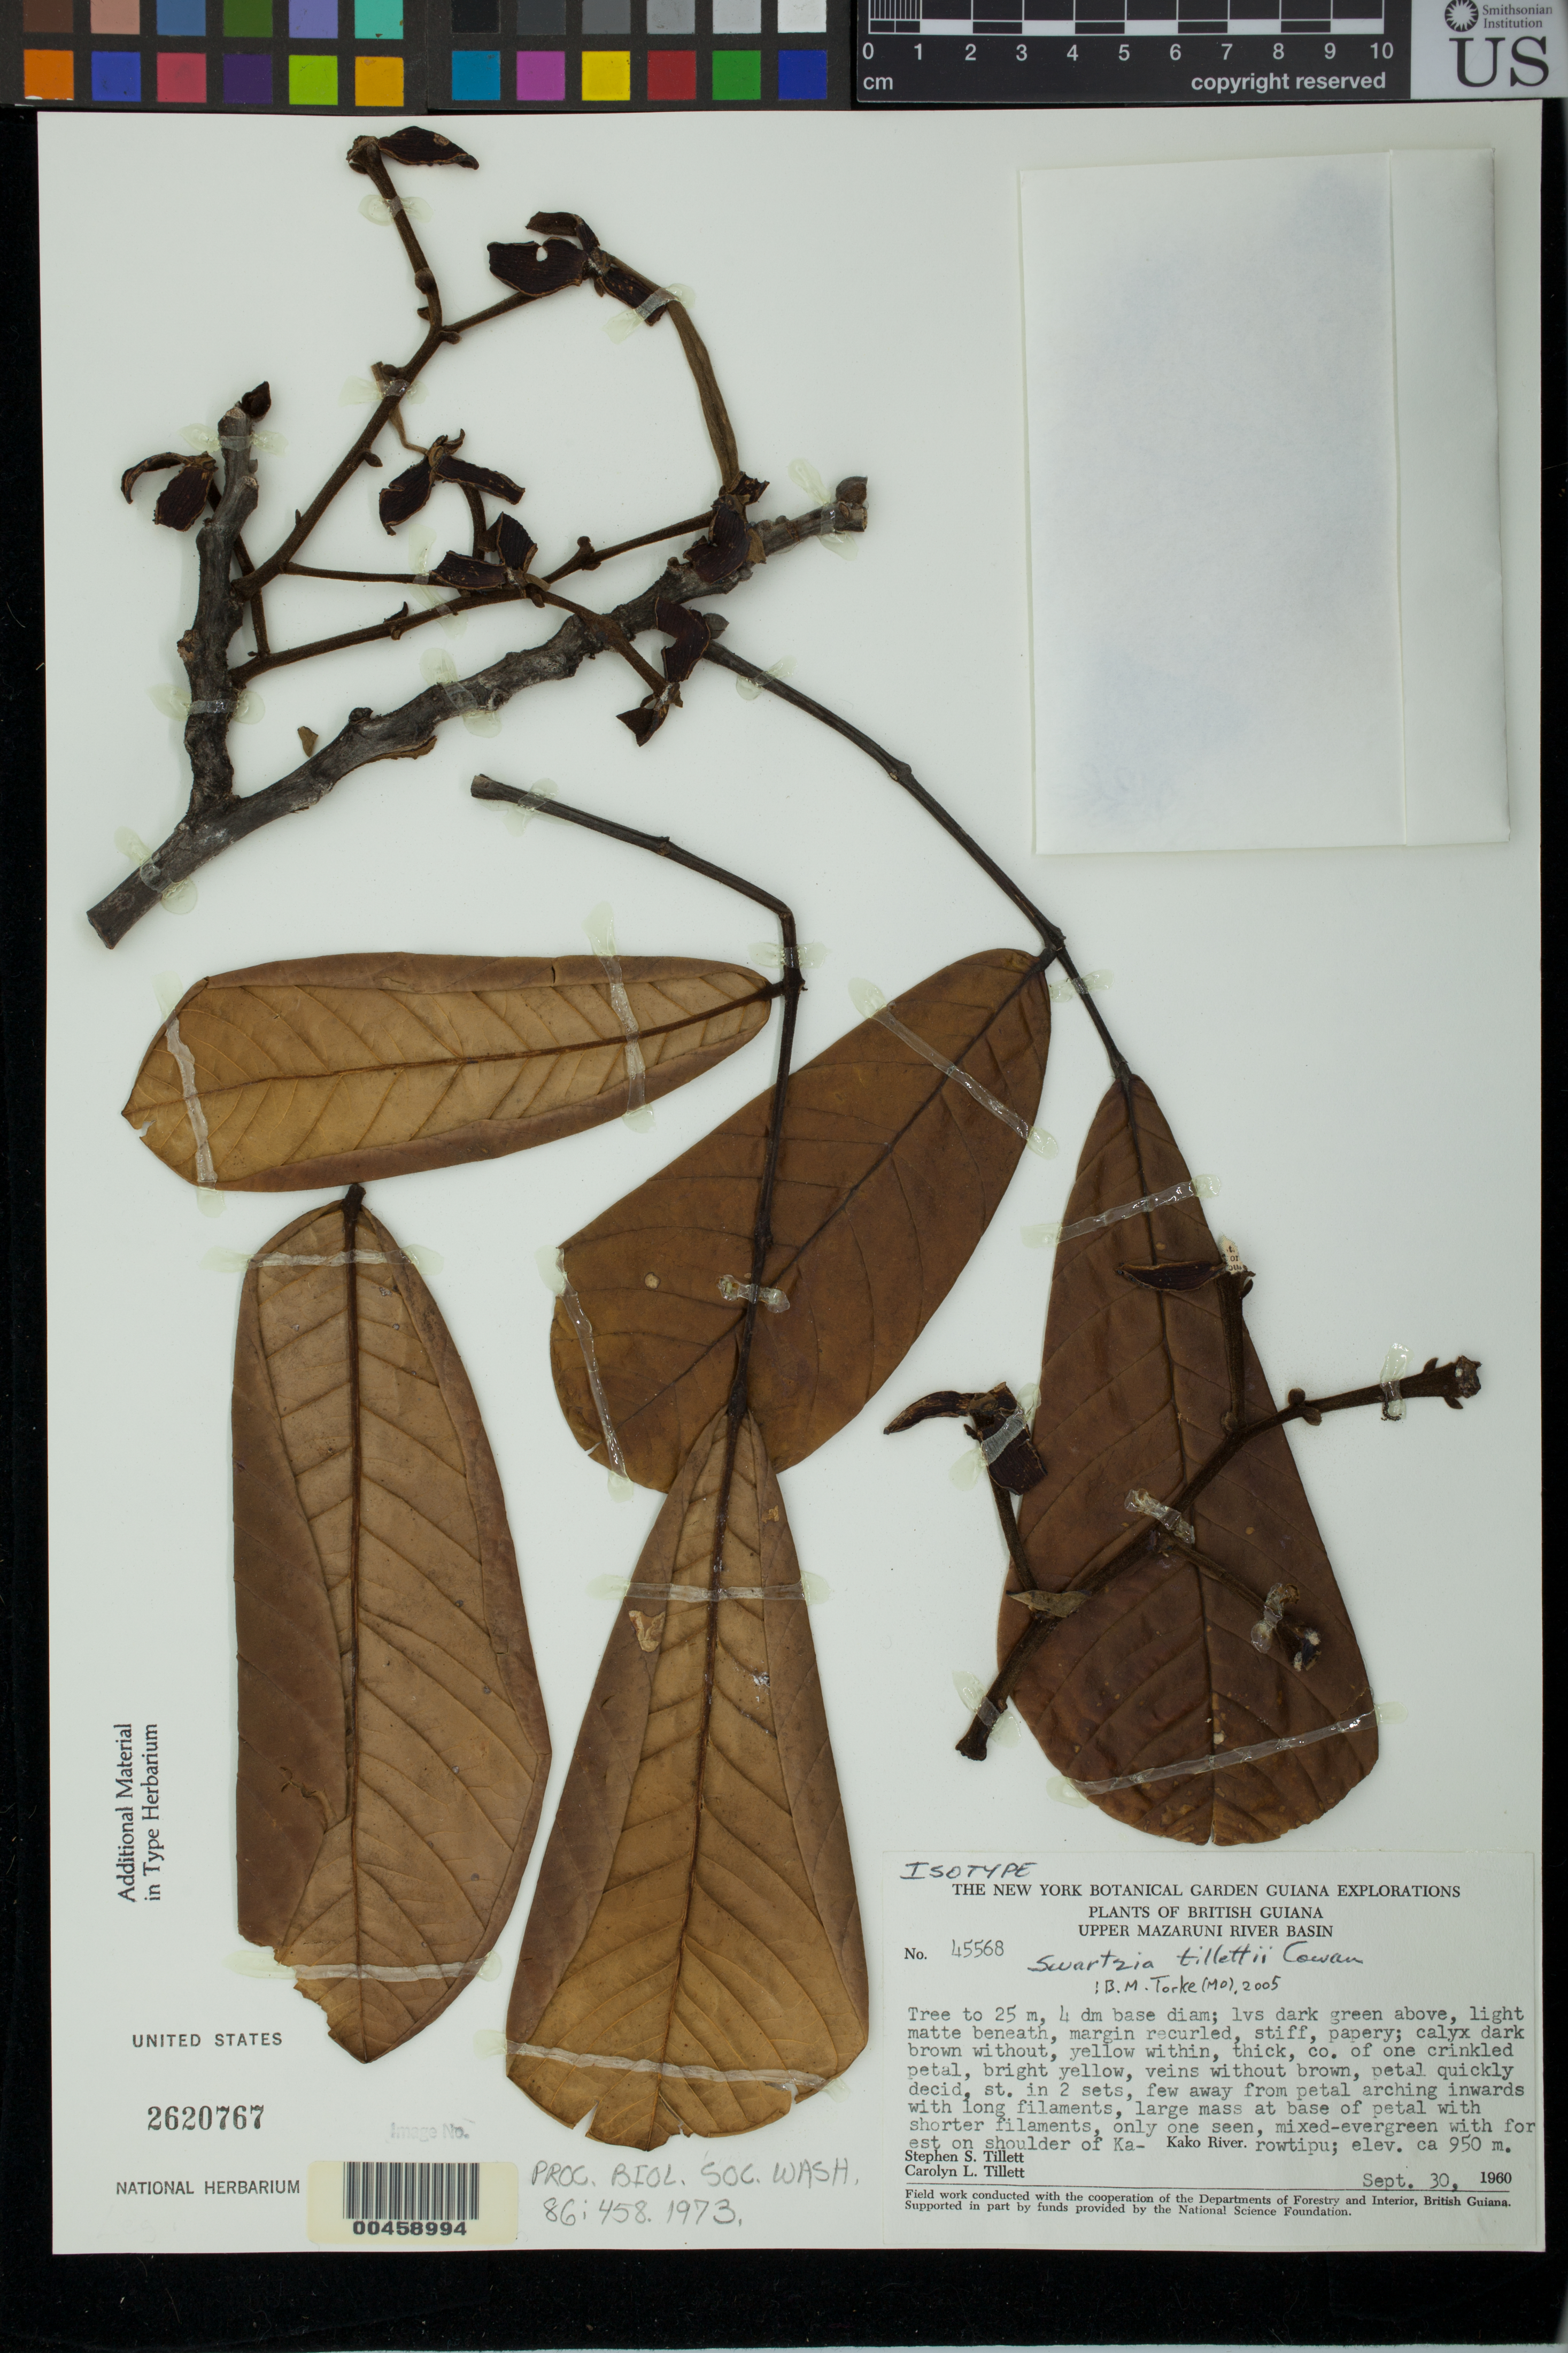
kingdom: Plantae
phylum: Tracheophyta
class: Magnoliopsida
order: Fabales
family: Fabaceae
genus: Swartzia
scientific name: Swartzia tillettii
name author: R.S. Cowan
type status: Isotype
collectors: S. S. Tillett & C. L. Tillett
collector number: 45568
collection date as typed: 30 Sep 1960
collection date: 1960-09-30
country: Guyana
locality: Karowtipu, Kako River, upper Mazazuni River Basin. Mazaruni-Potaro.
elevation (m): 950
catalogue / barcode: US 2620767